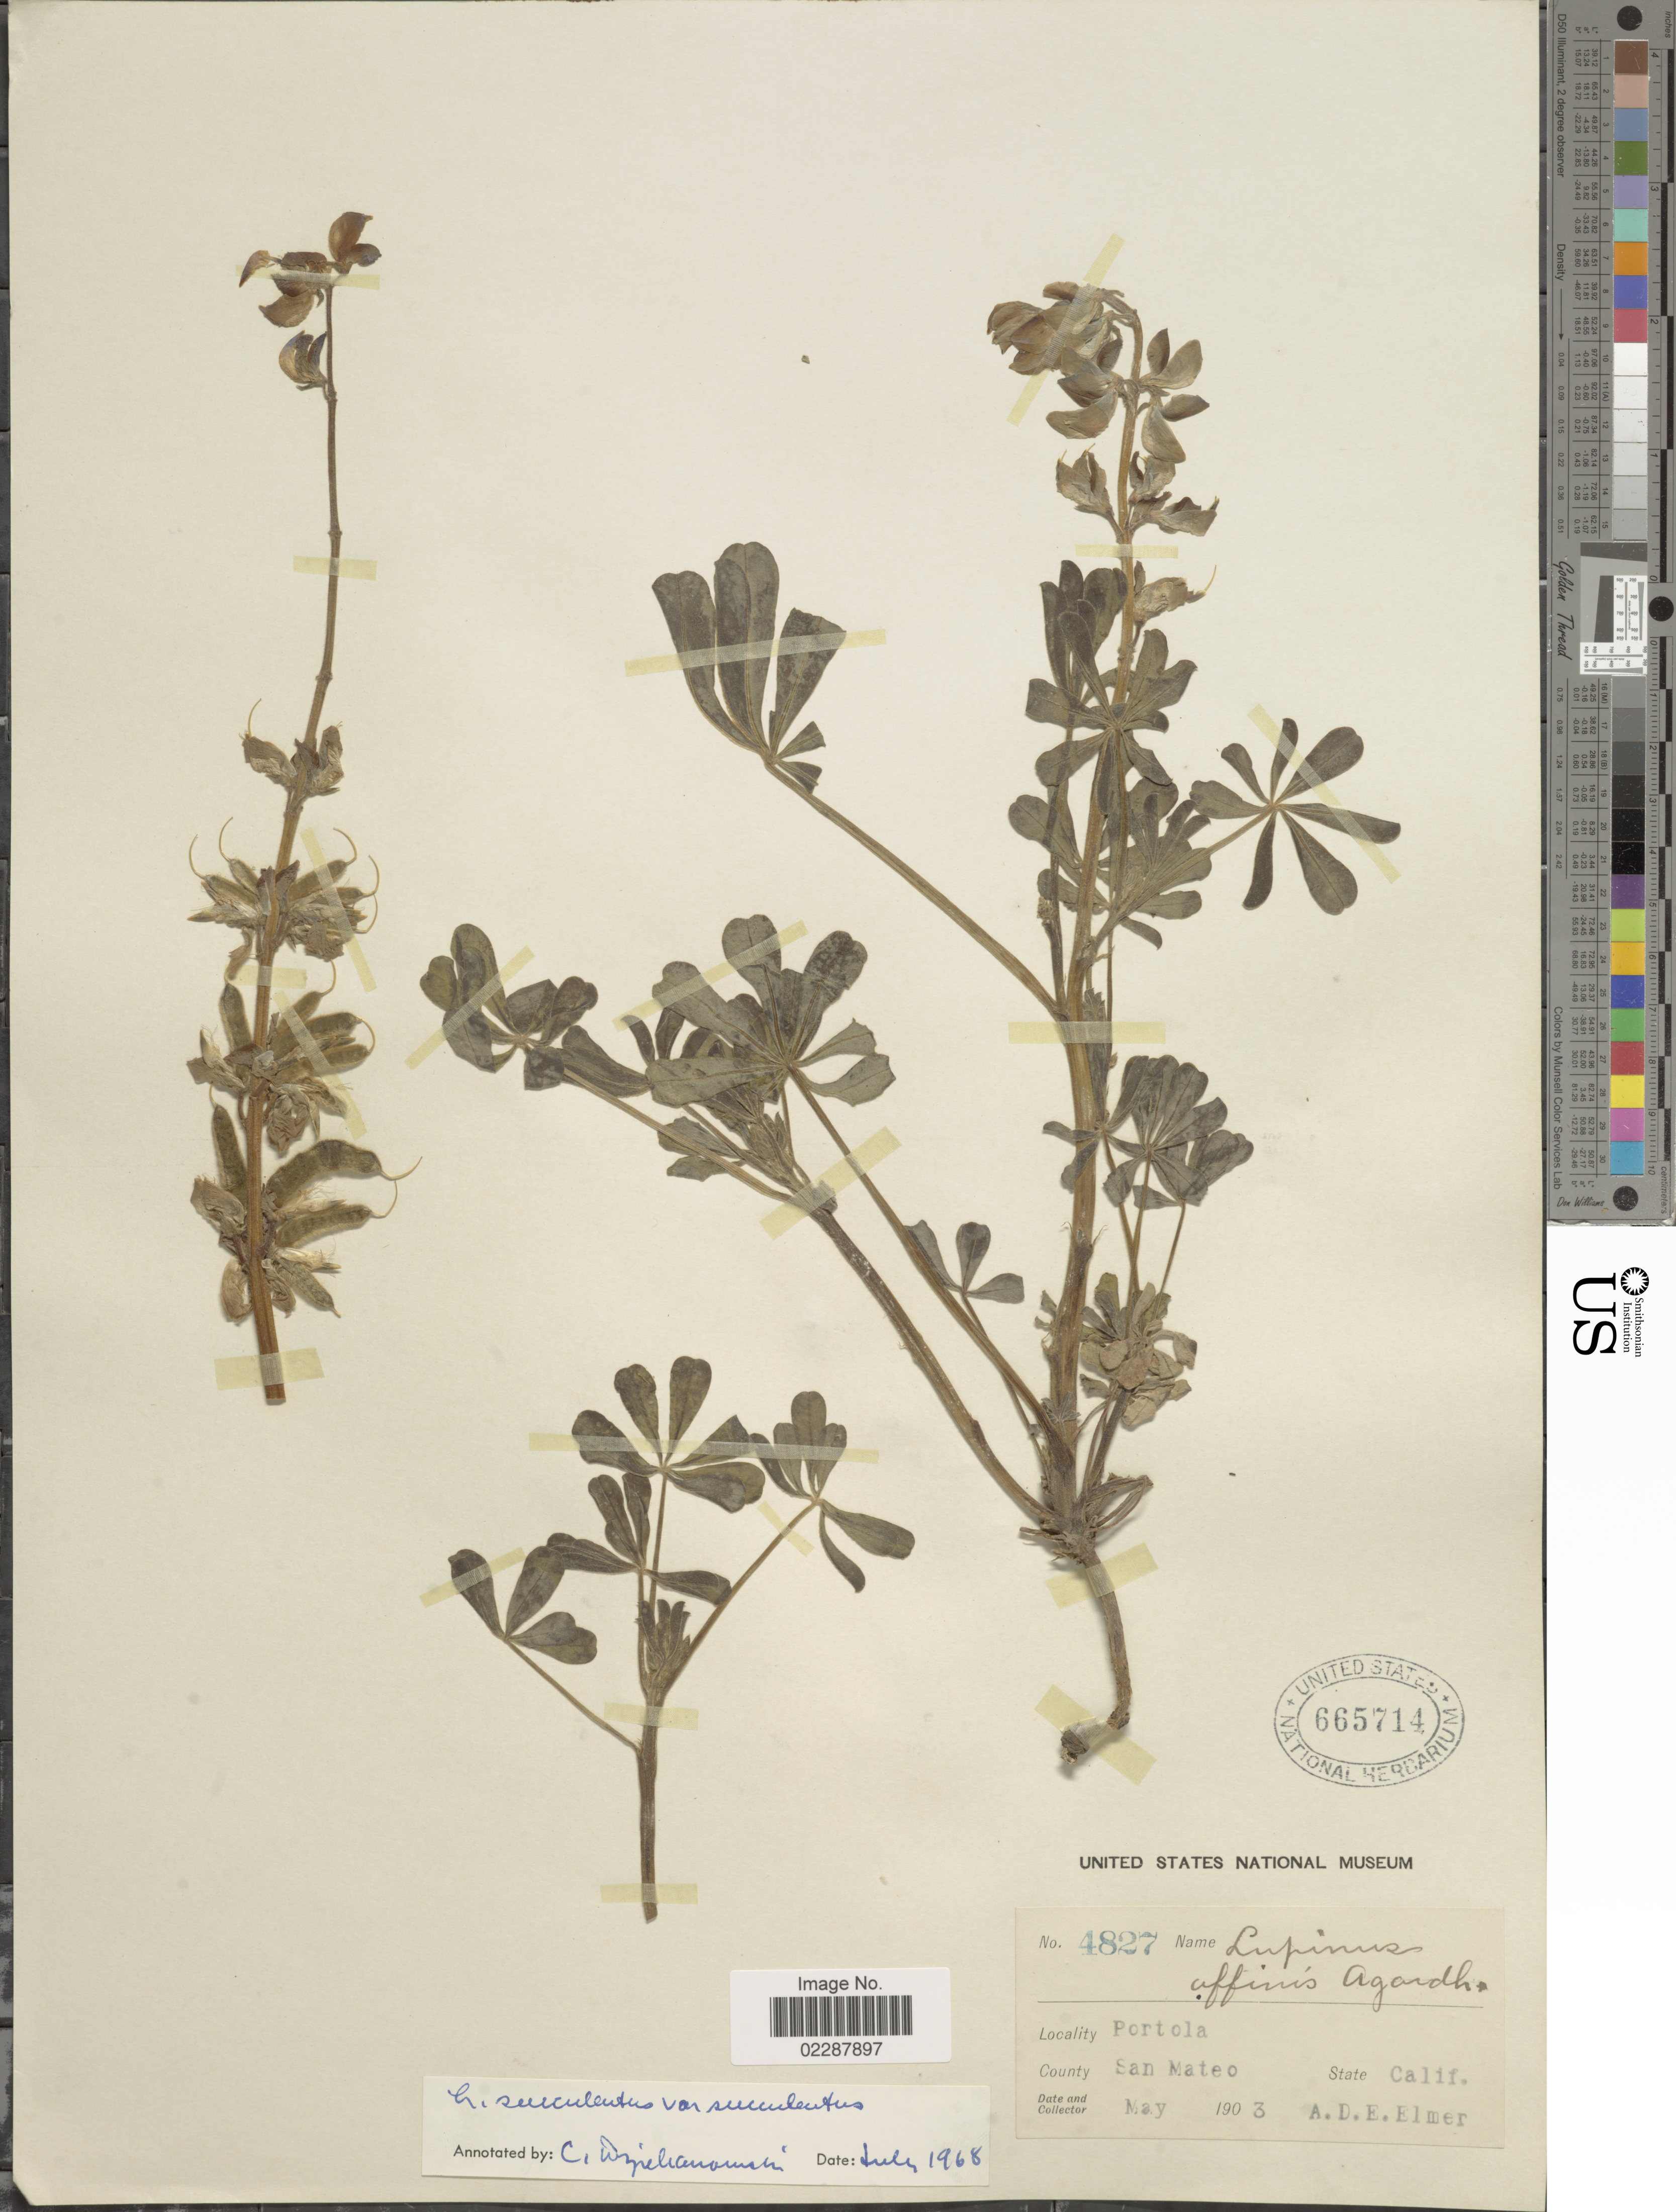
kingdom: Plantae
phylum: Tracheophyta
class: Magnoliopsida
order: Fabales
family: Fabaceae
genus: Lupinus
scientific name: Lupinus succulentus var. succulentus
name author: Douglas ex K. Koch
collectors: A. D. E. Elmer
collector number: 4827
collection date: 1903-05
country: United States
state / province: California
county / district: San Mateo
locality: Portola, County San Mateo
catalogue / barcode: US 665714